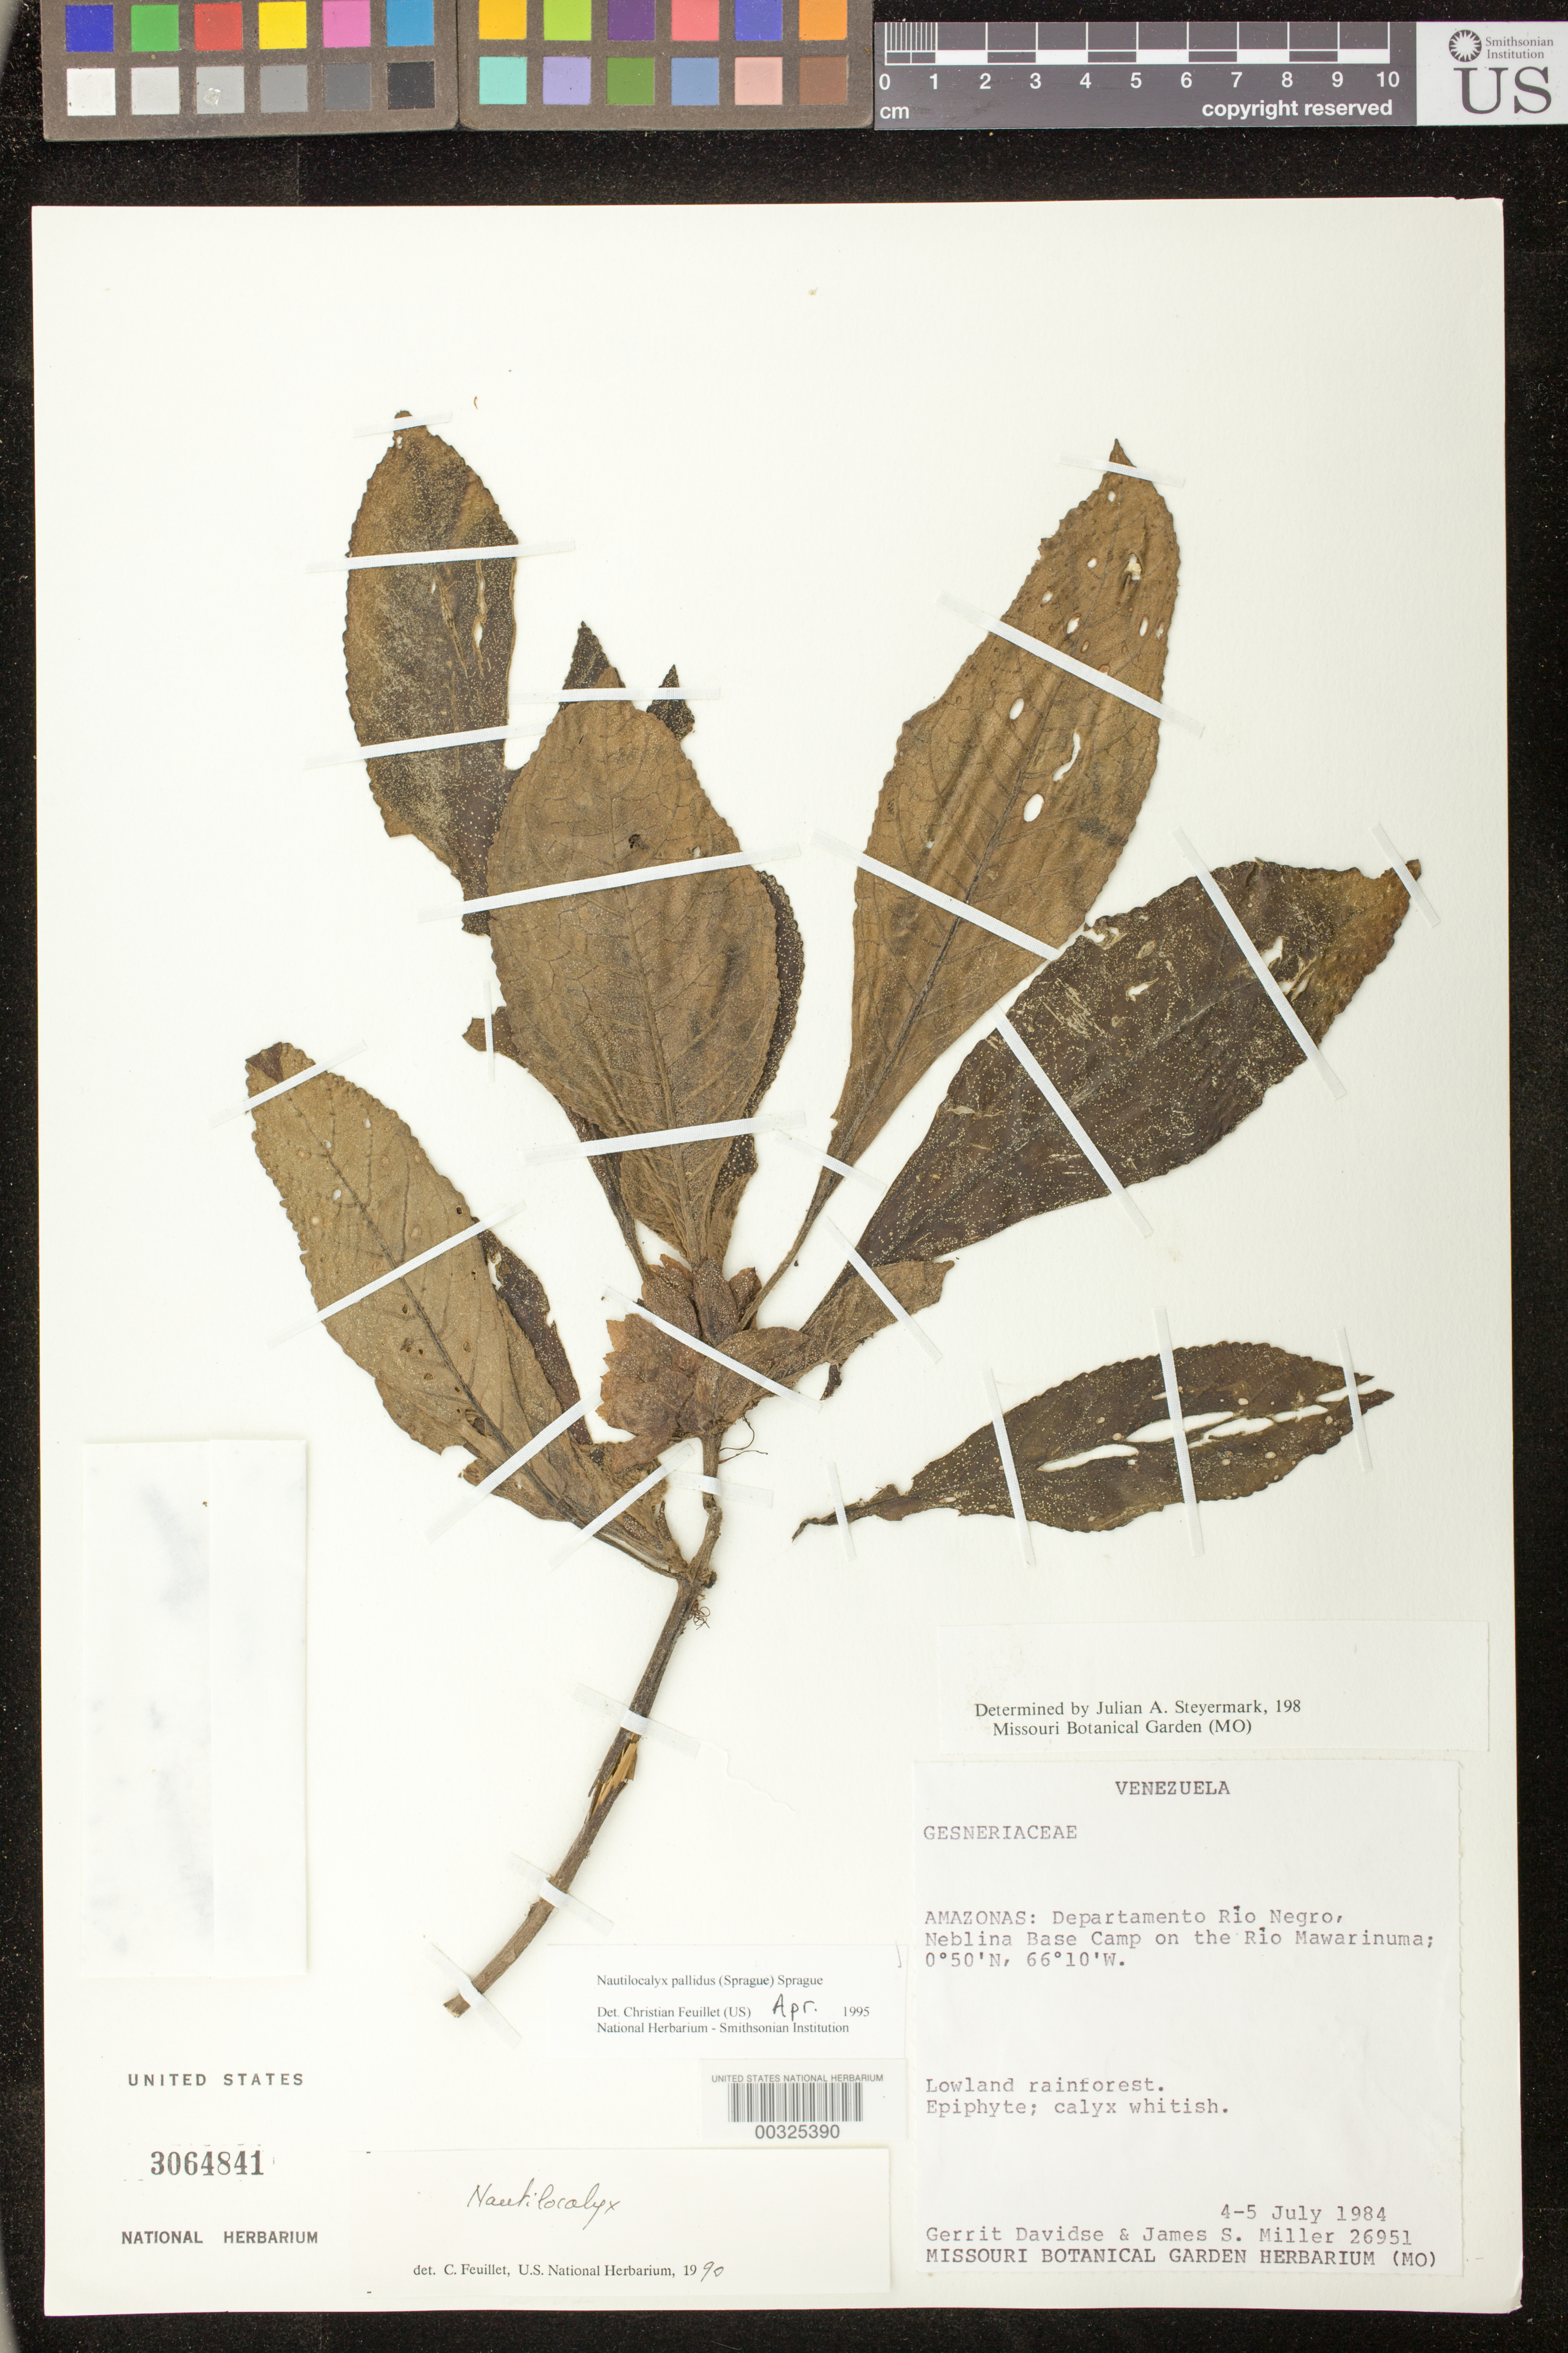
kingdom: Plantae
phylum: Tracheophyta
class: Magnoliopsida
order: Lamiales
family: Gesneriaceae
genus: Nautilocalyx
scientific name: Nautilocalyx pallidus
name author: (Sprague) C. Sprague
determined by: Feuillet, C.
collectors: G. Davidse & J. S. Miller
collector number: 26951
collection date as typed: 4-5 Jul 1984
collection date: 1984-07-04/1984-07-05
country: Venezuela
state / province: Amazonas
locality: Departamento Río Negro, Neblina Base Camp on the Río Mawarinuma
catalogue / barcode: US 3064841